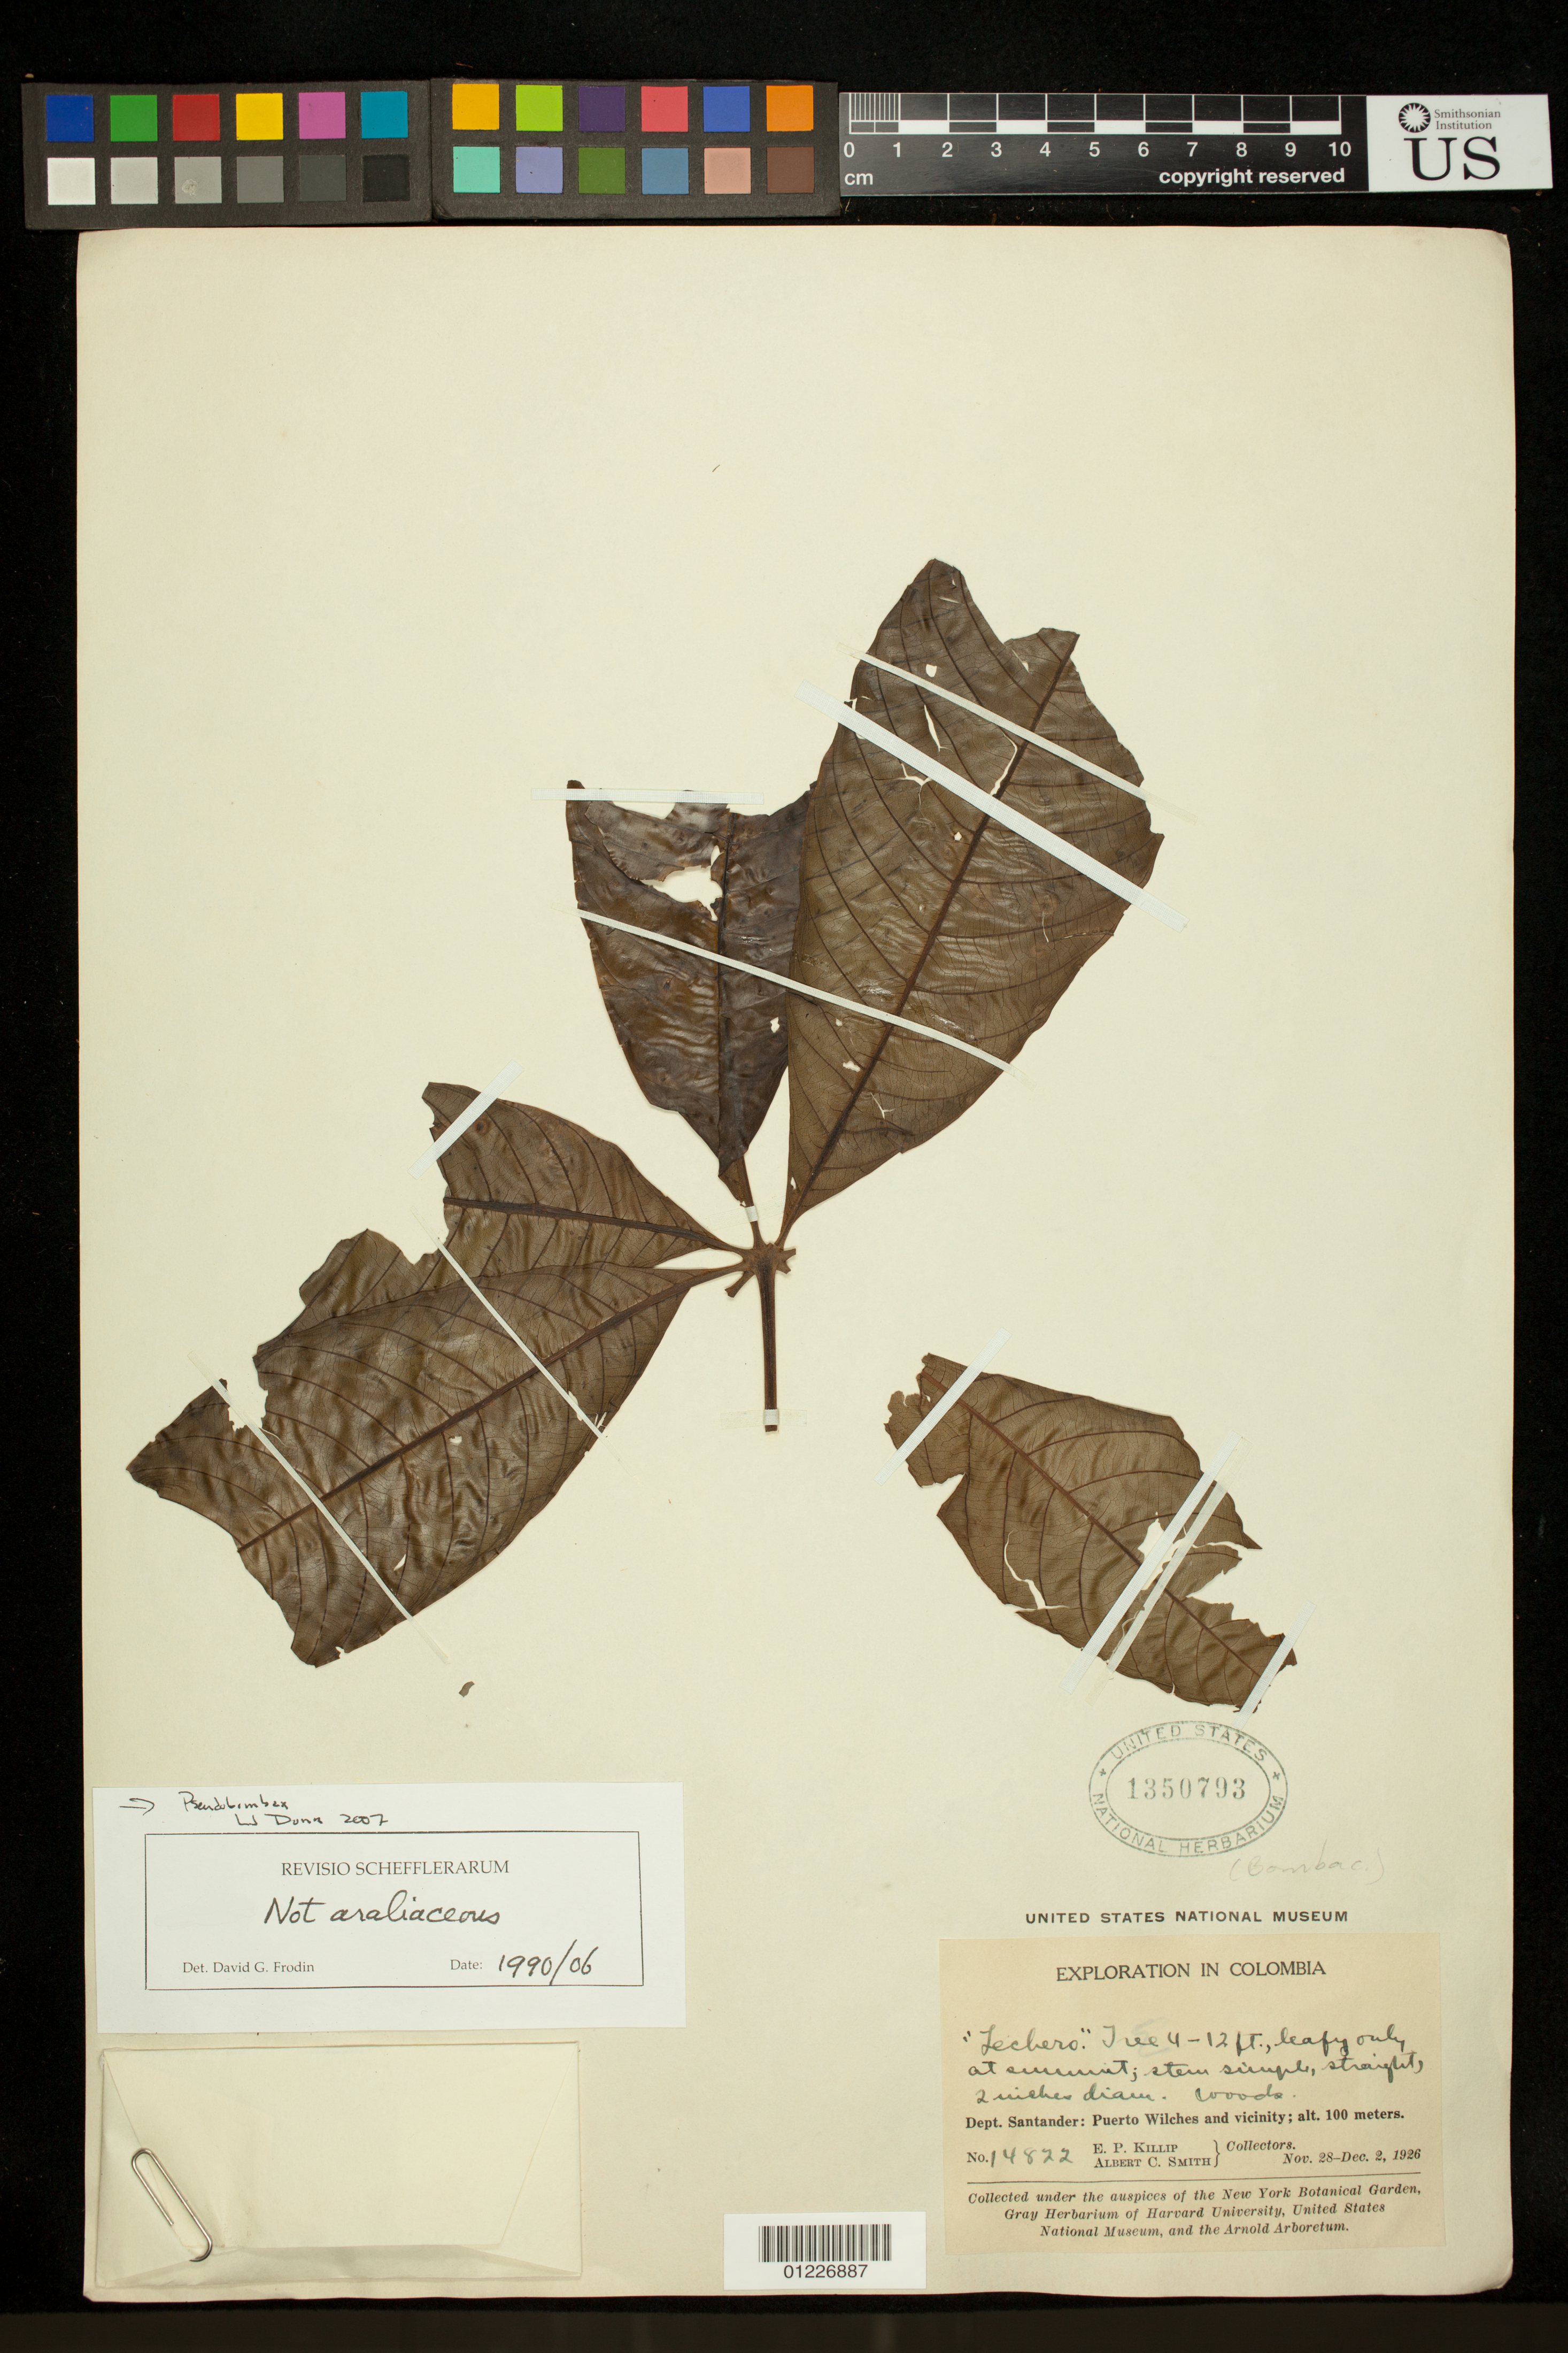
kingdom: Plantae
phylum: Tracheophyta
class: Magnoliopsida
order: Malvales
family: Malvaceae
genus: Pseudobombax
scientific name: Pseudobombax sp.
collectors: E. P. Killip & A. C. Smith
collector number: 14822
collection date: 1926-11-28/1926-12-02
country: Colombia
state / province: Santander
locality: Puerto Wilches and vicinity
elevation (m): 100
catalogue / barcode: US 1350793